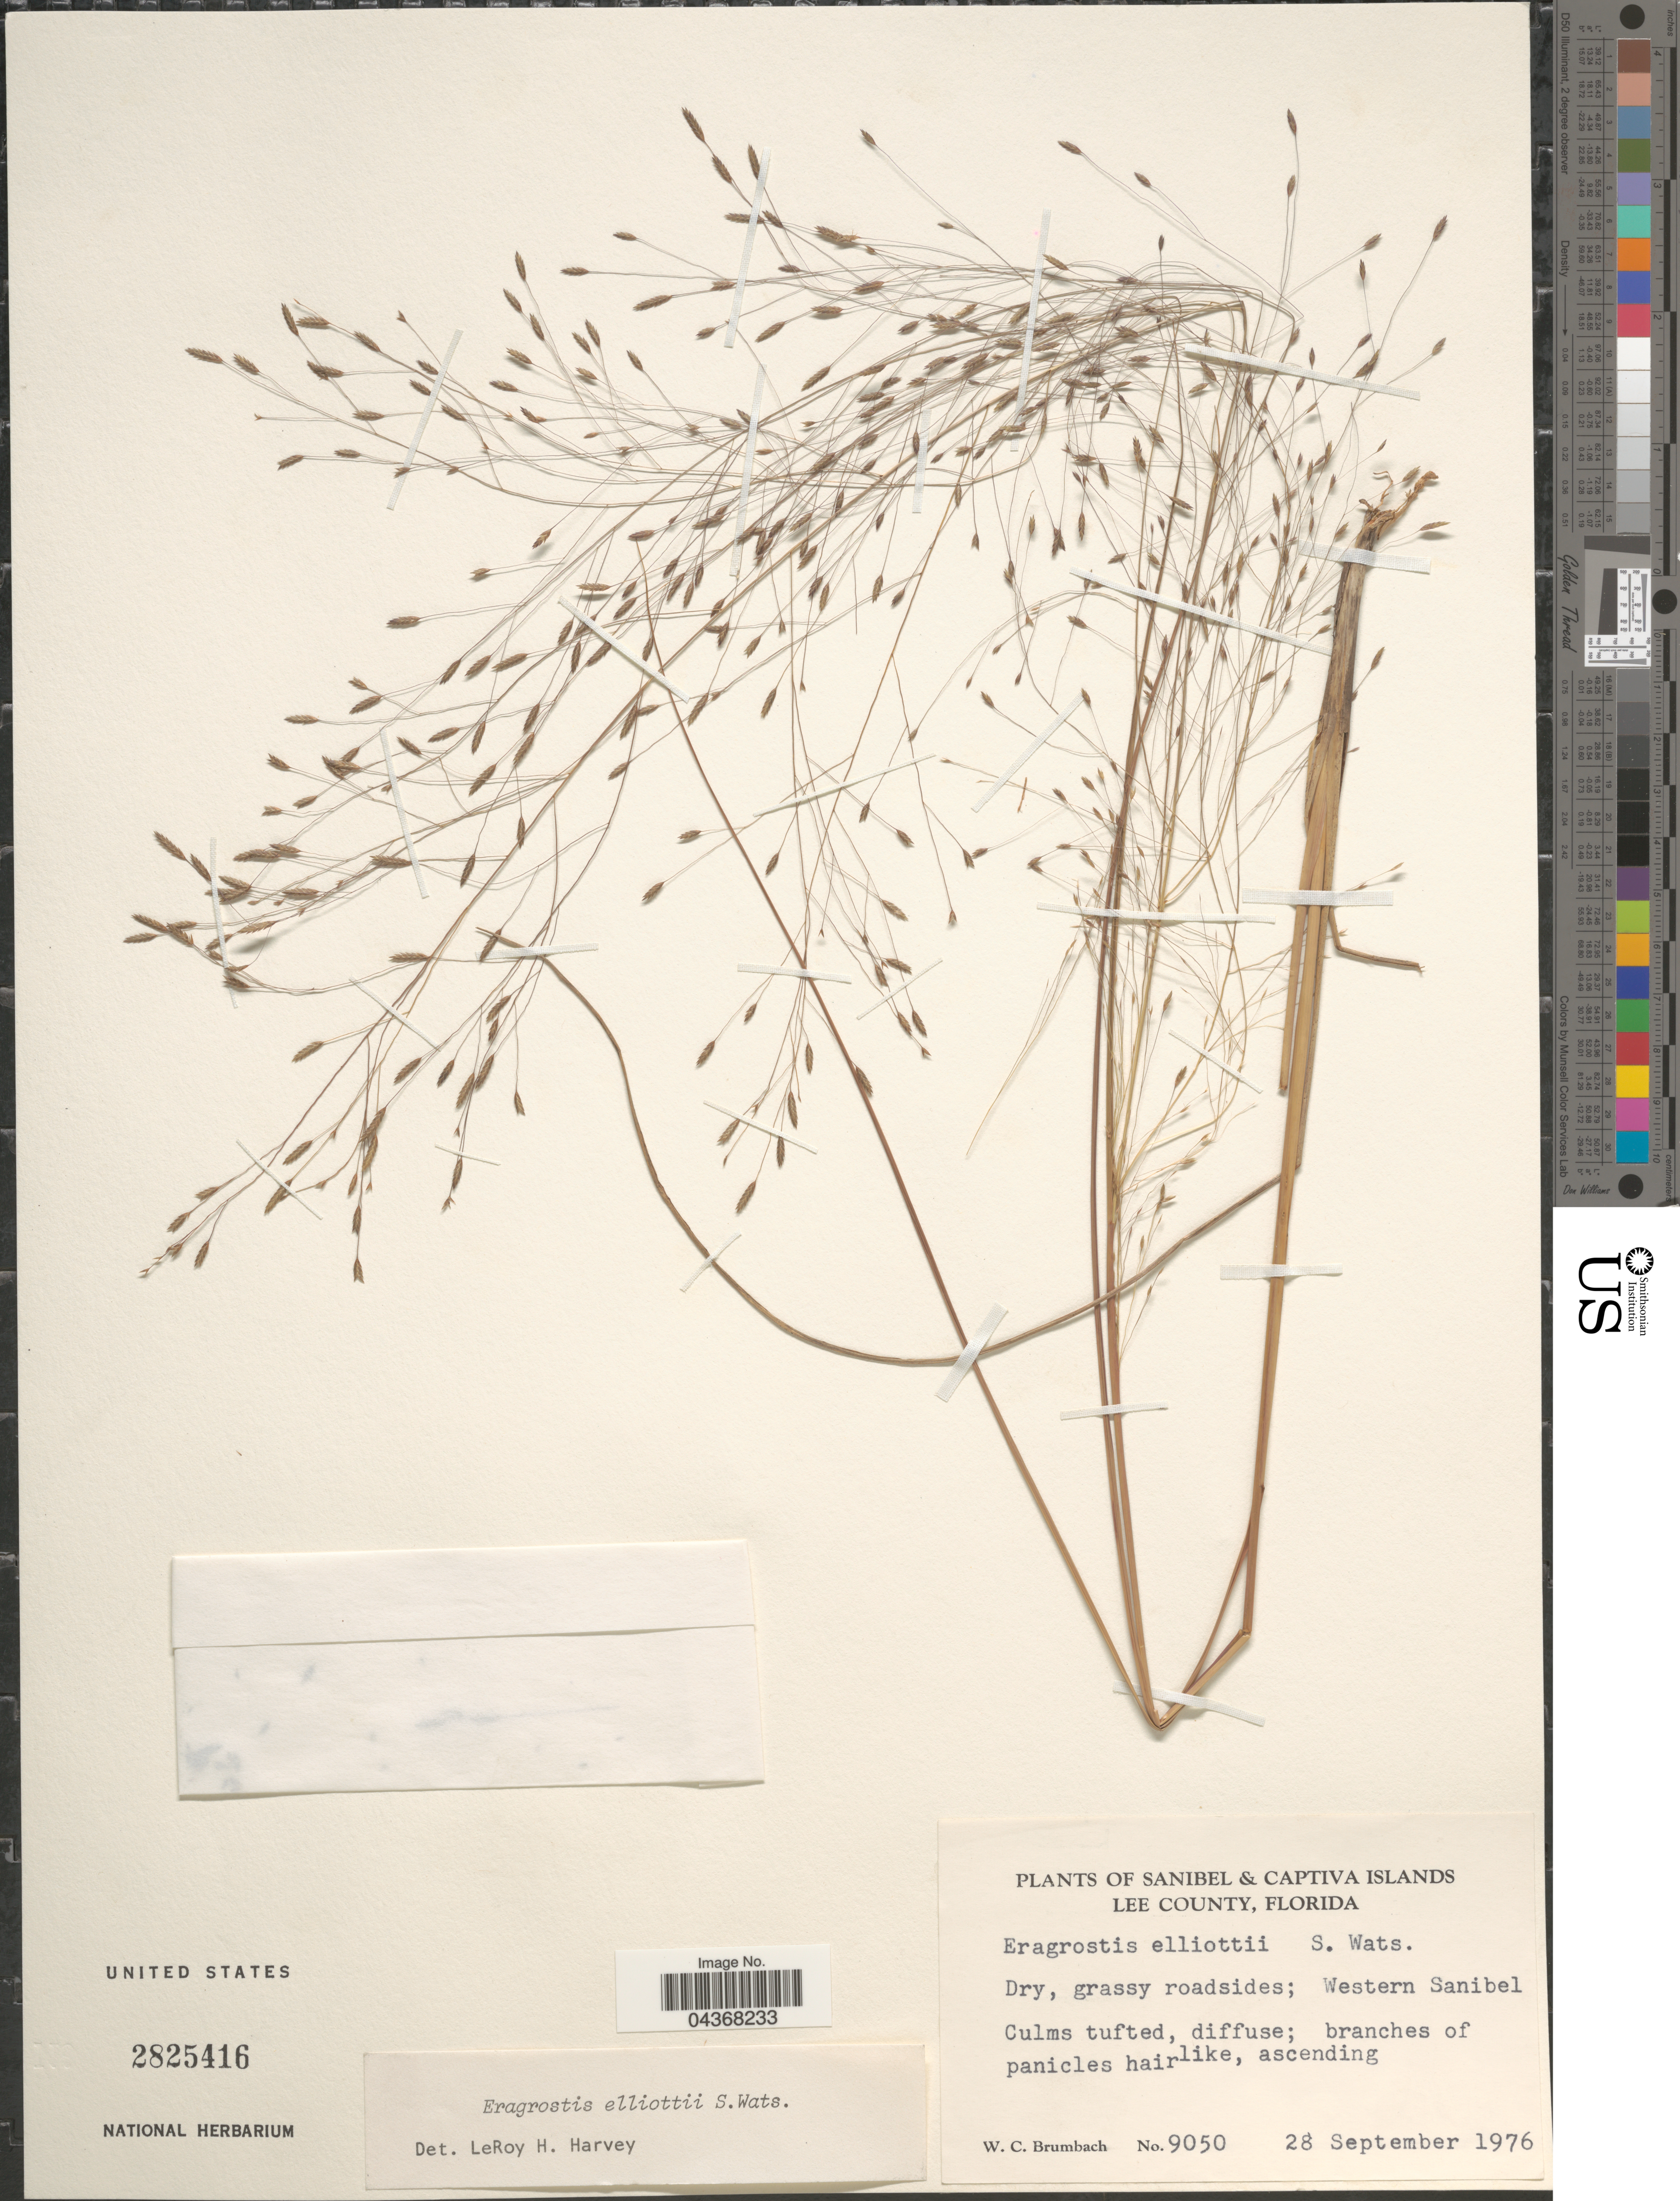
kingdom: Plantae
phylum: Tracheophyta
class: Liliopsida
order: Poales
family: Poaceae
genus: Eragrostis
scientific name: Eragrostis elliottii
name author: S. Watson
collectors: W. C. Brumbach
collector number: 9050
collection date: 1976-09-28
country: United States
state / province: Florida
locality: Lee County. Western Sanibel.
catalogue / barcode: US 2825416